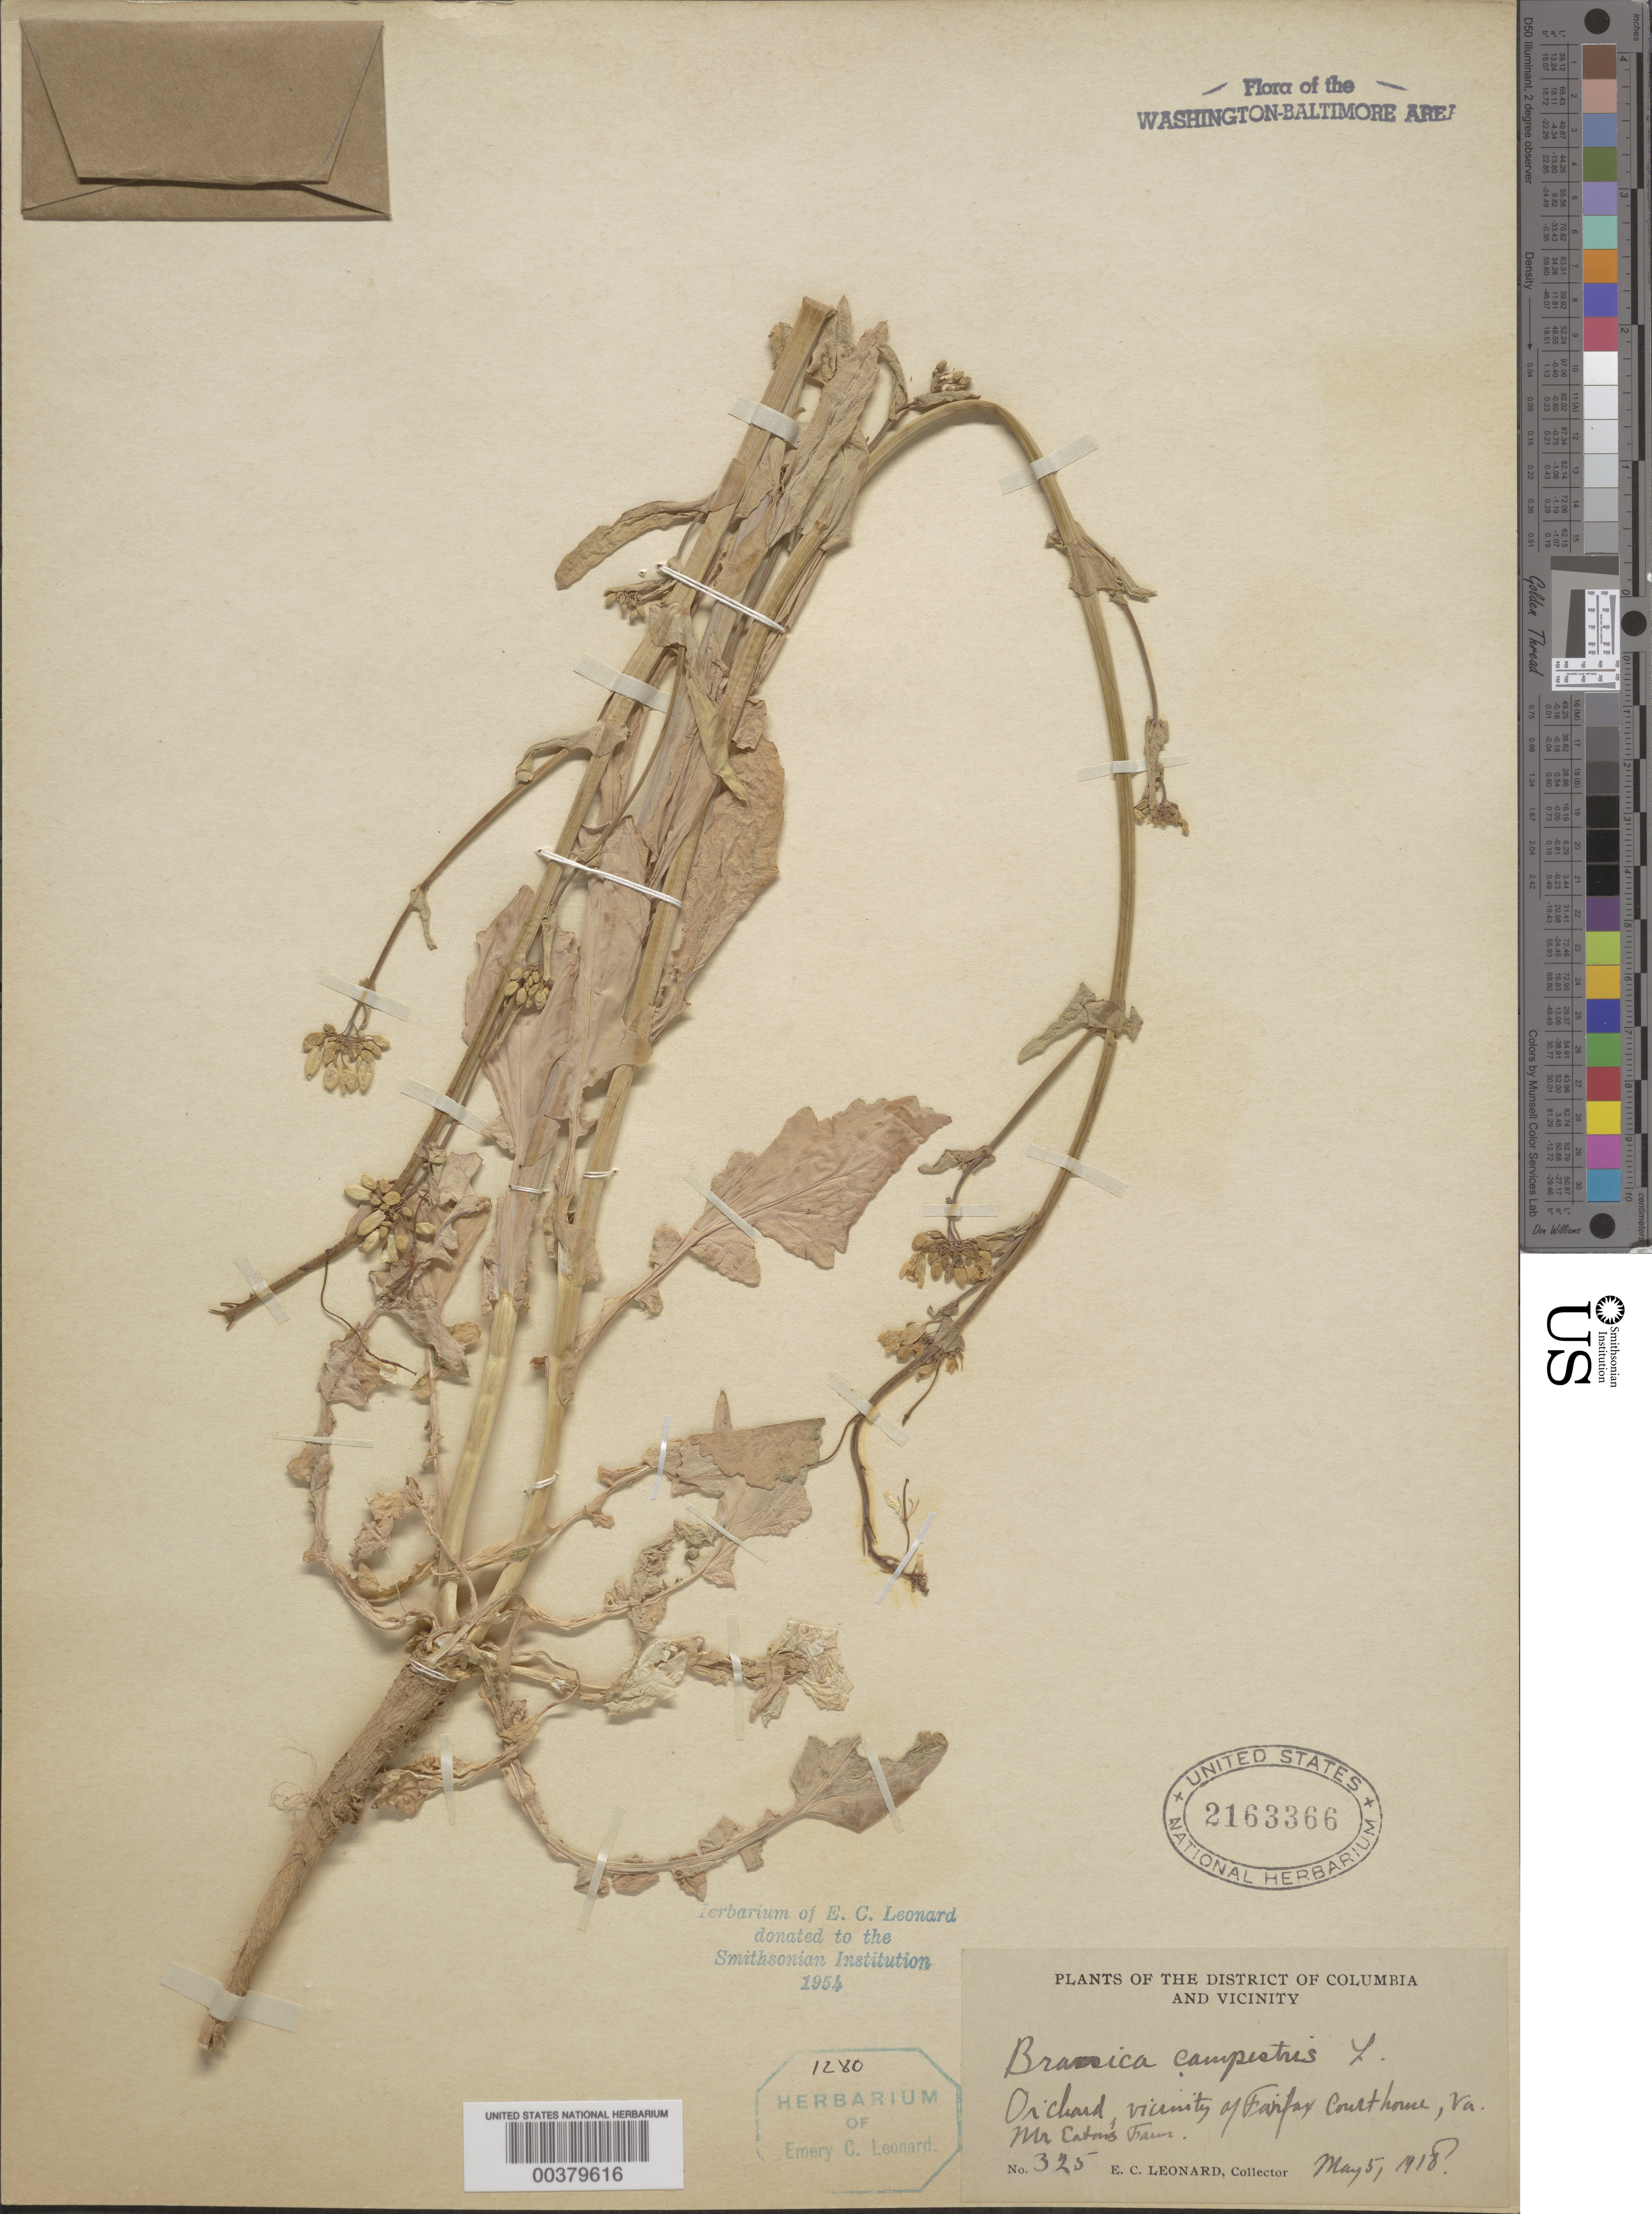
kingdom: Plantae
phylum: Tracheophyta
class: Magnoliopsida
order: Brassicales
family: Brassicaceae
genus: Brassica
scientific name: Brassica rapa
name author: L.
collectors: E. C. Leonard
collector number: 325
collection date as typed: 05 May 1918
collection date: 1918-05-05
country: United States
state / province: Virginia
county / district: Fairfax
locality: Fairfax Courthouse vicinity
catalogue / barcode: US 2163366